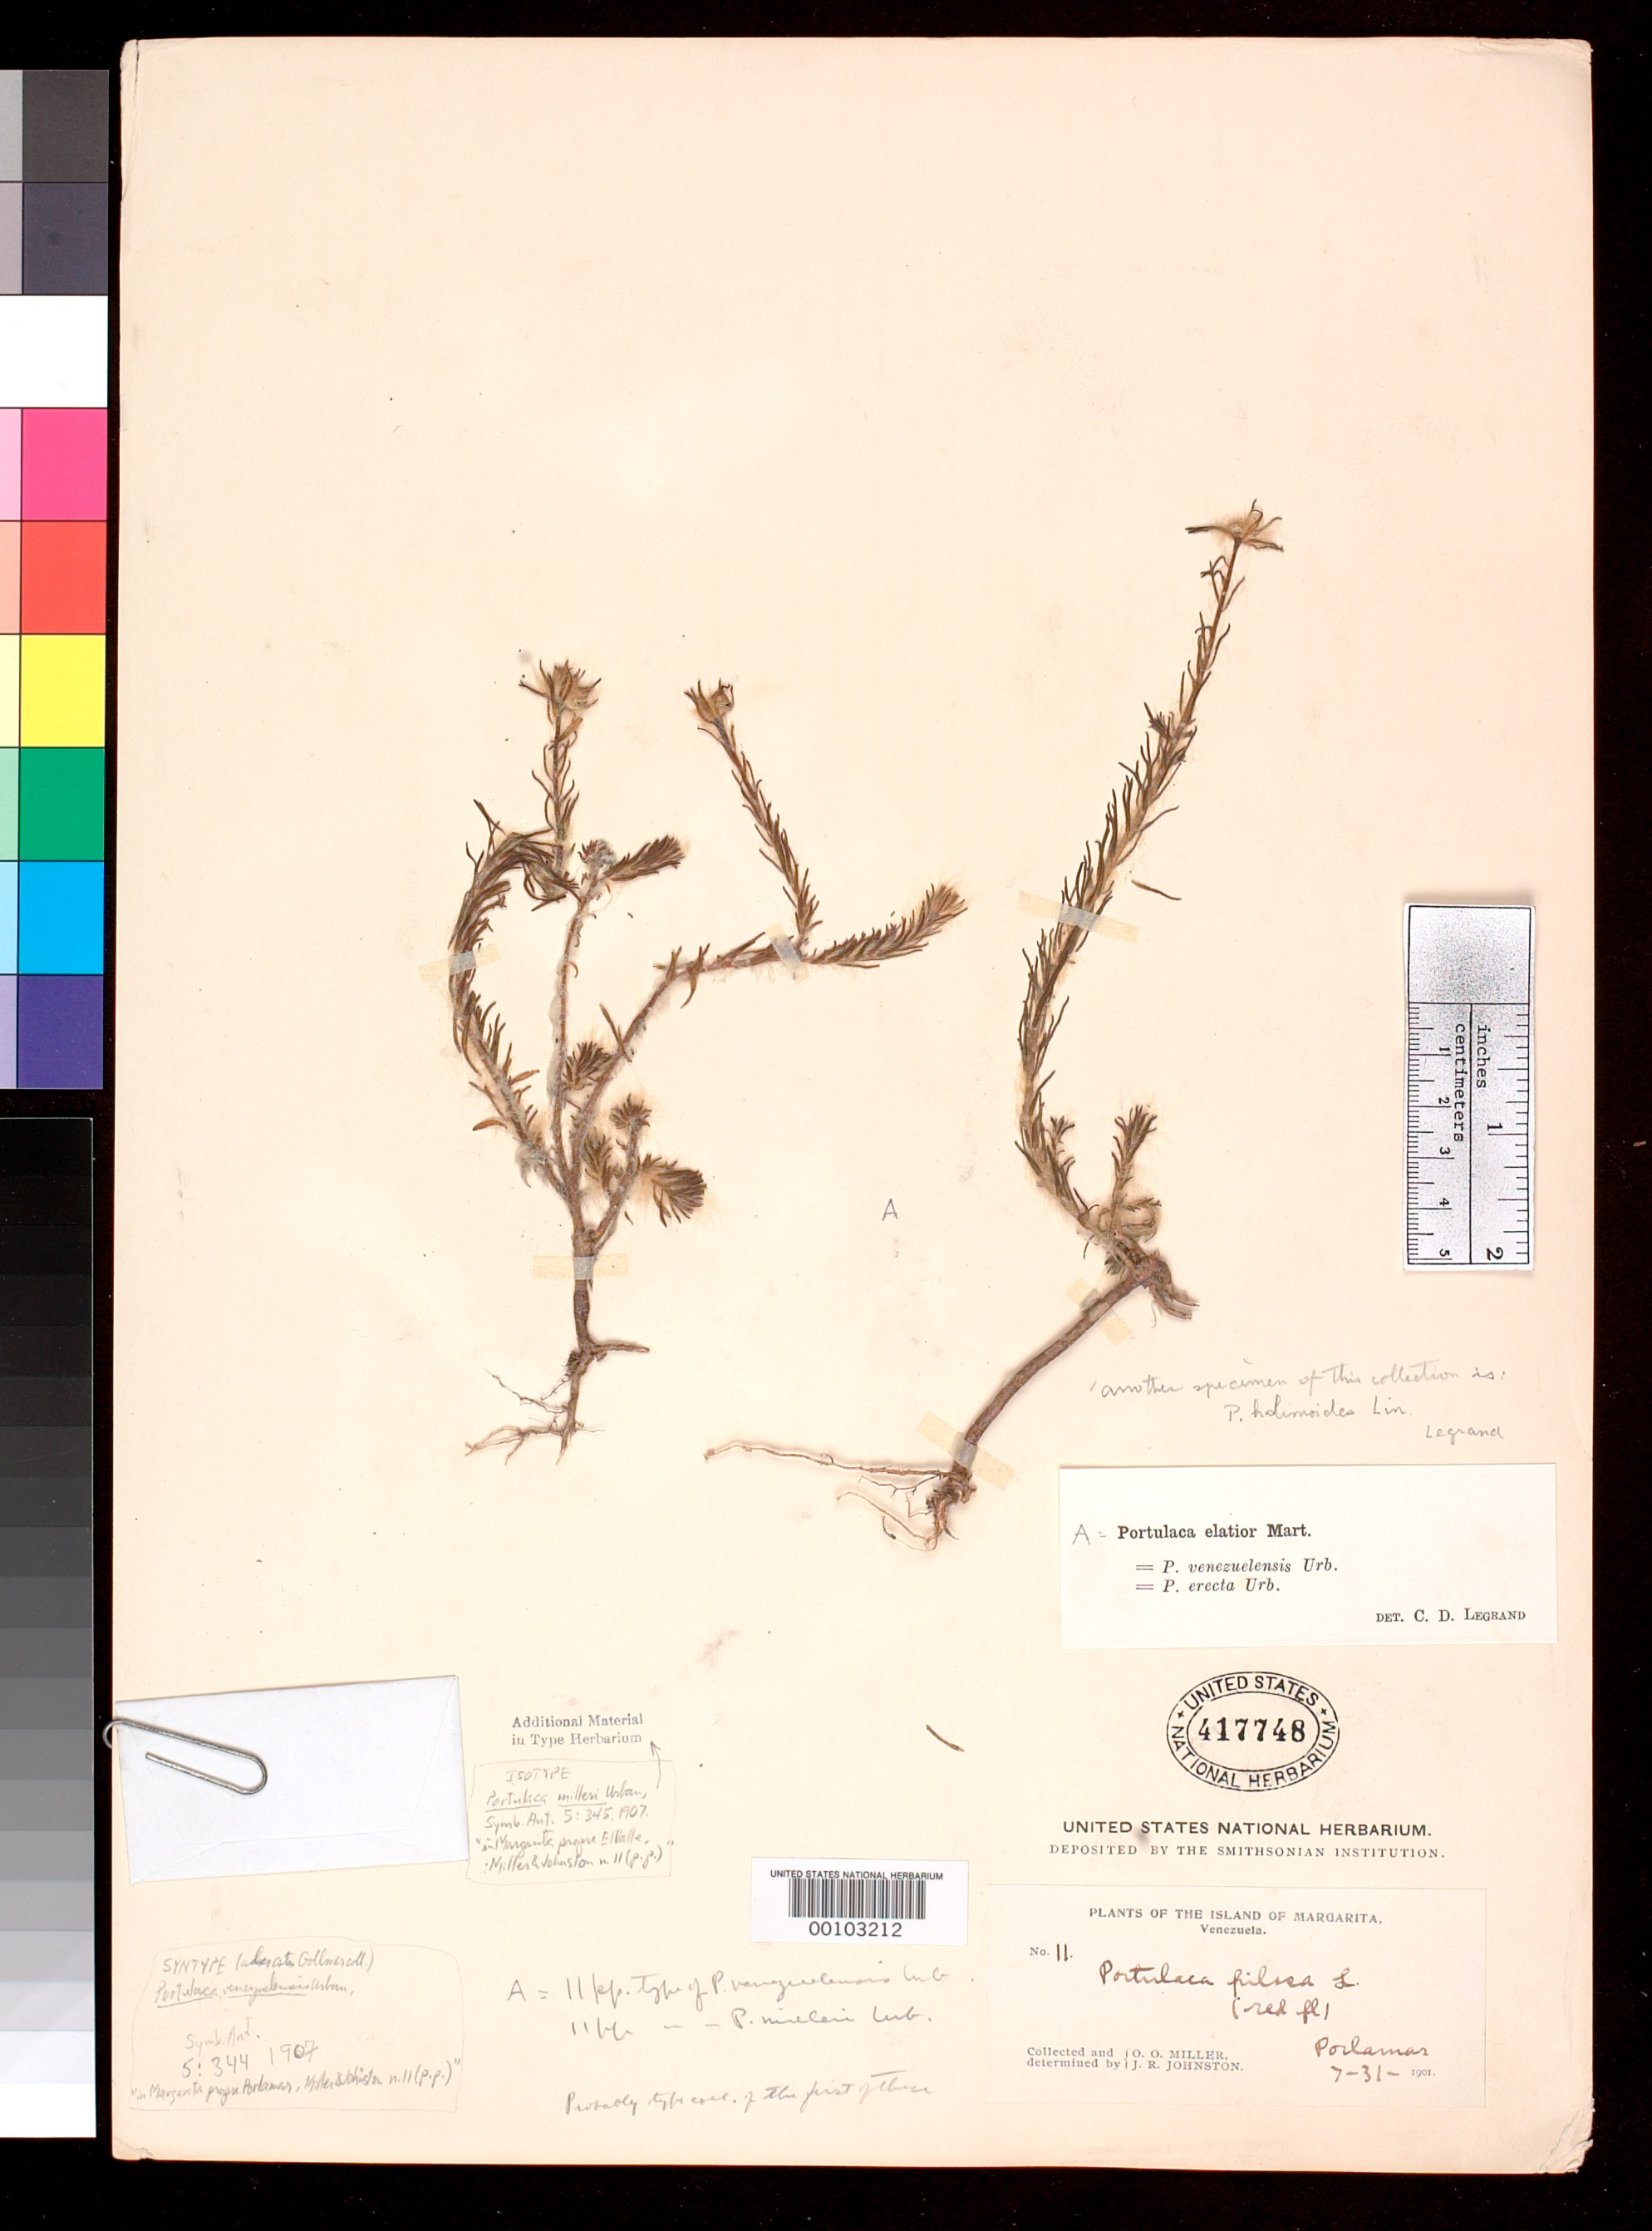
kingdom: Plantae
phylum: Tracheophyta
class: Magnoliopsida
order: Caryophyllales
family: Portulacaceae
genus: Portulaca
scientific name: Portulaca venezuelensis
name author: Urb.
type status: Syntype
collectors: O. O. Miller & J. Johnston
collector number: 11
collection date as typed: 31 Jul 1901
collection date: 1901-07-31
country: Venezuela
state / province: Nueva Esparta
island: Margarita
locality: Porlamar.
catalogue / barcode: US 417748